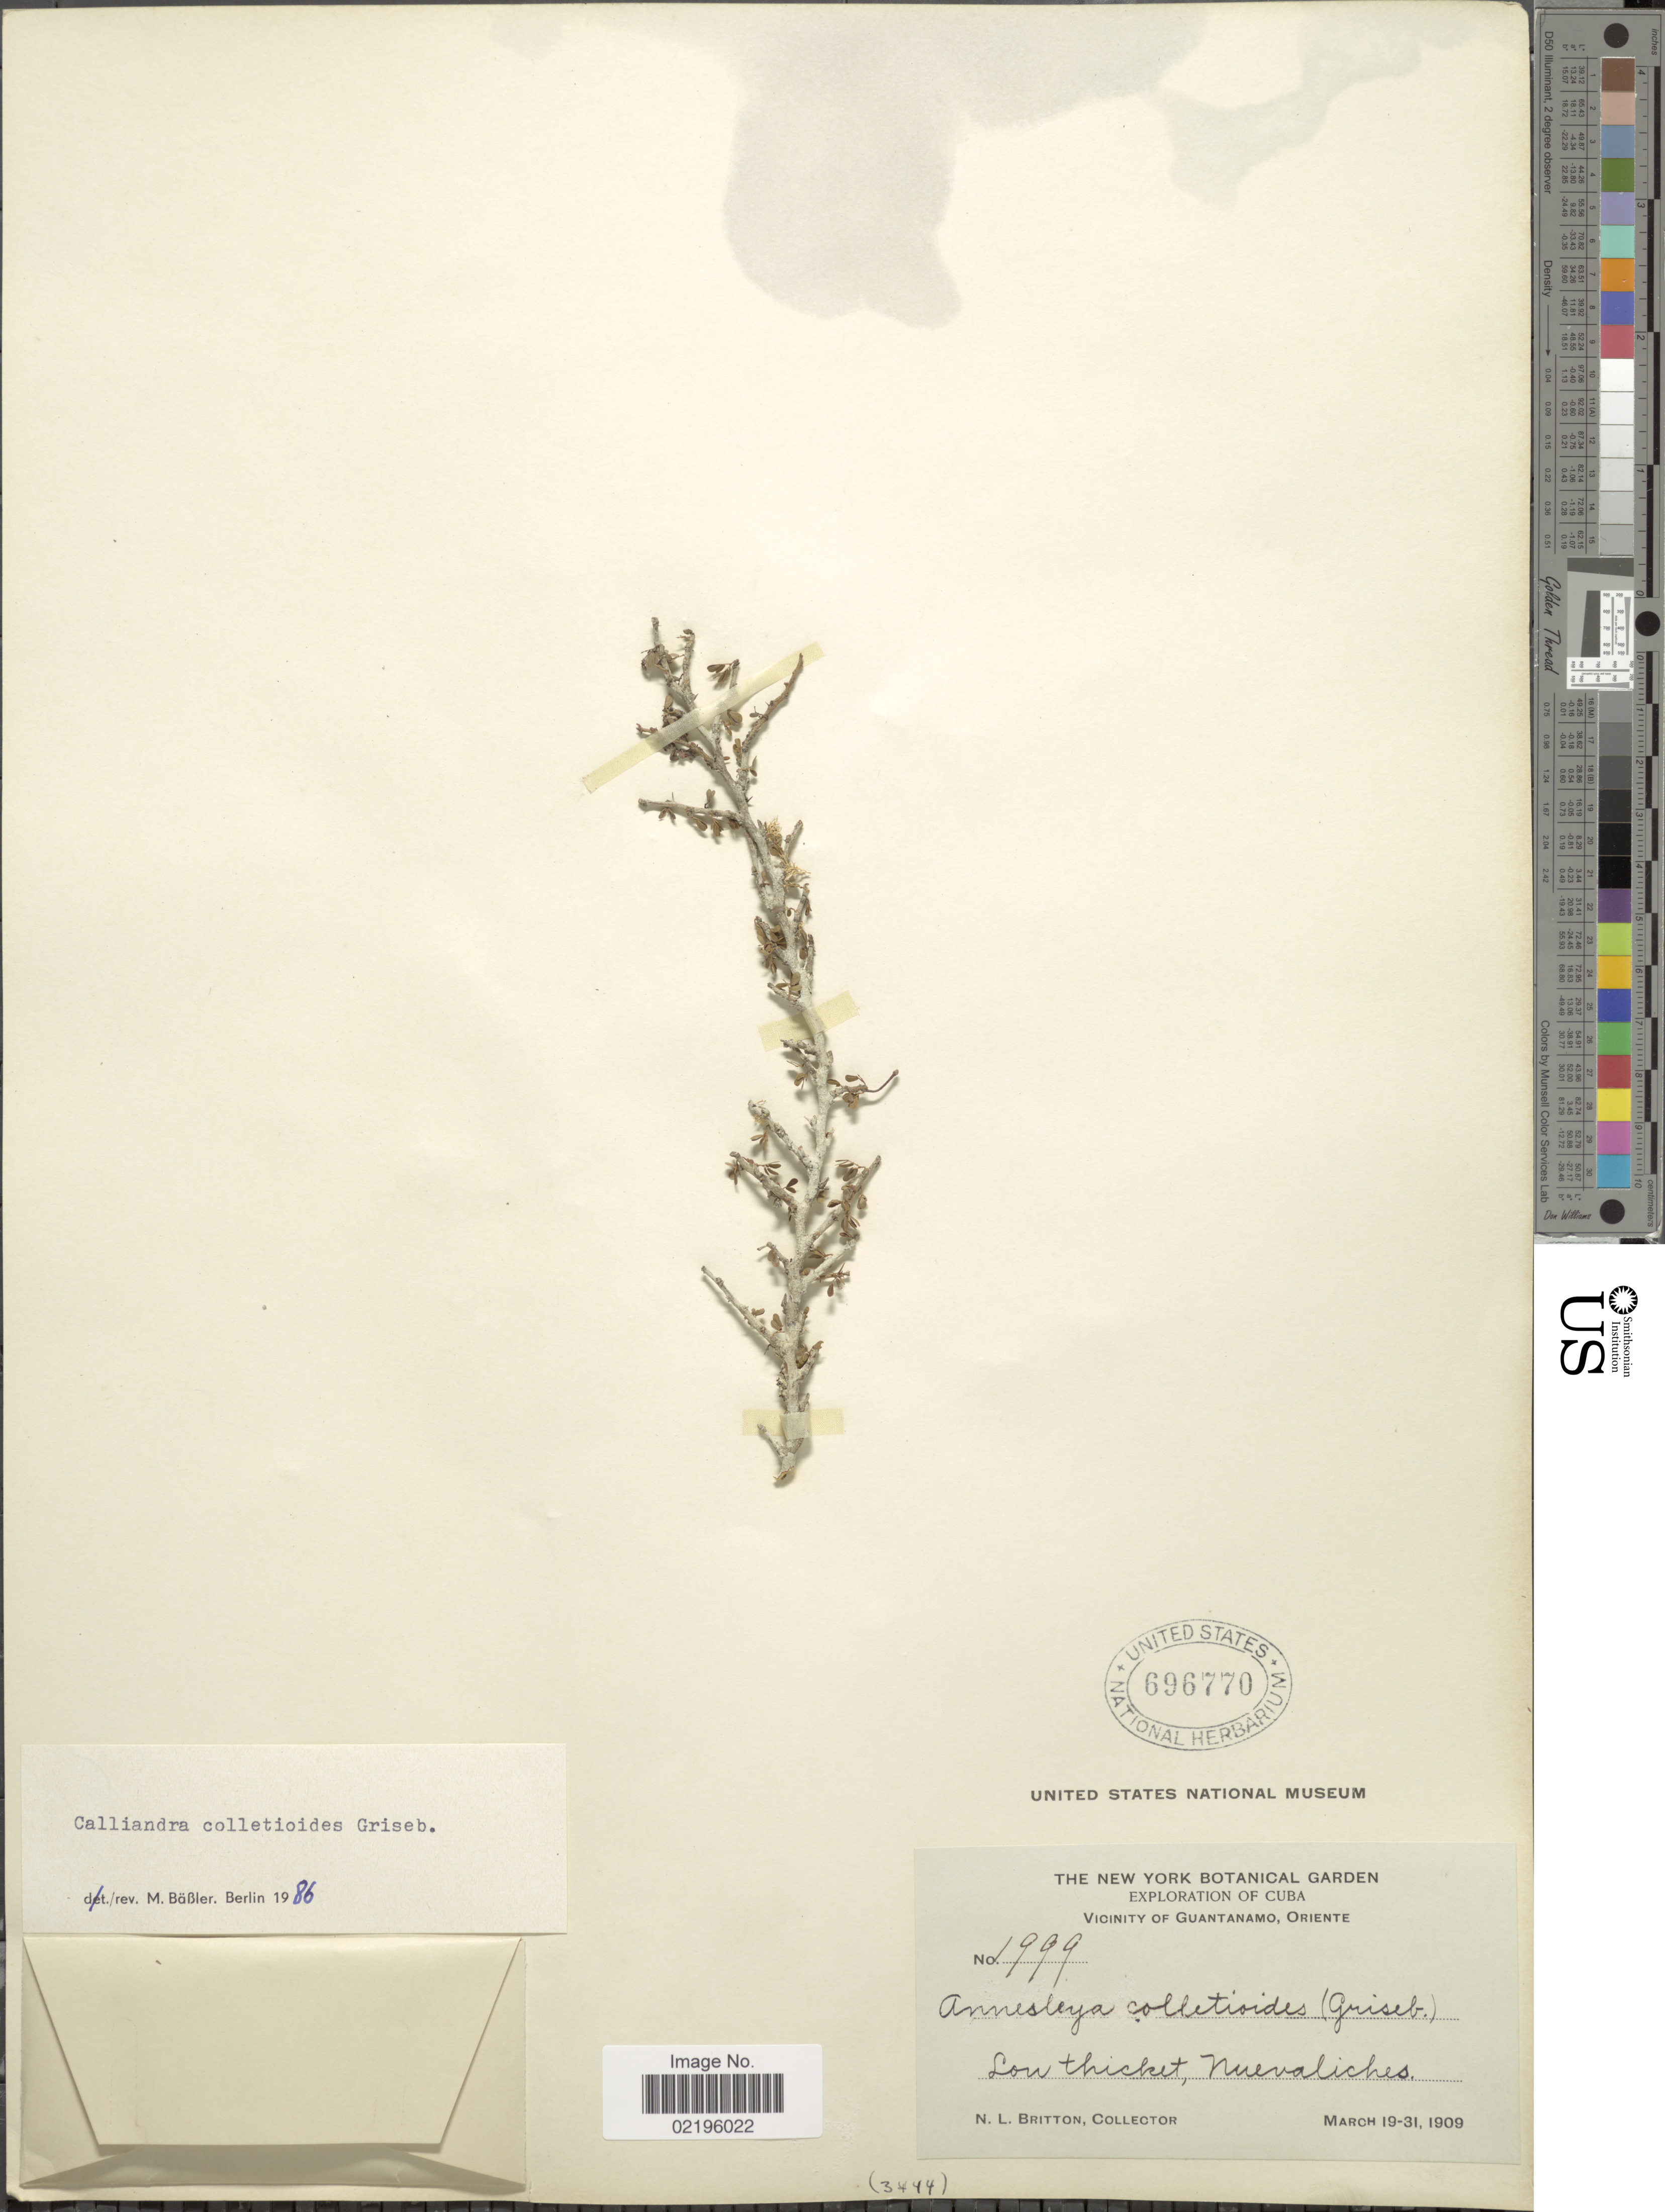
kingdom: Plantae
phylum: Tracheophyta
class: Magnoliopsida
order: Fabales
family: Fabaceae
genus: Calliandra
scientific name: Calliandra colletioides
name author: Griseb.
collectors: N. Britton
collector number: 1999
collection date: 1909-03-19/1909-03-31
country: Cuba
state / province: Oriente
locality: Vicinity of Guantanamo. Low thicket, Nuevaliches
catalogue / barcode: US 696770